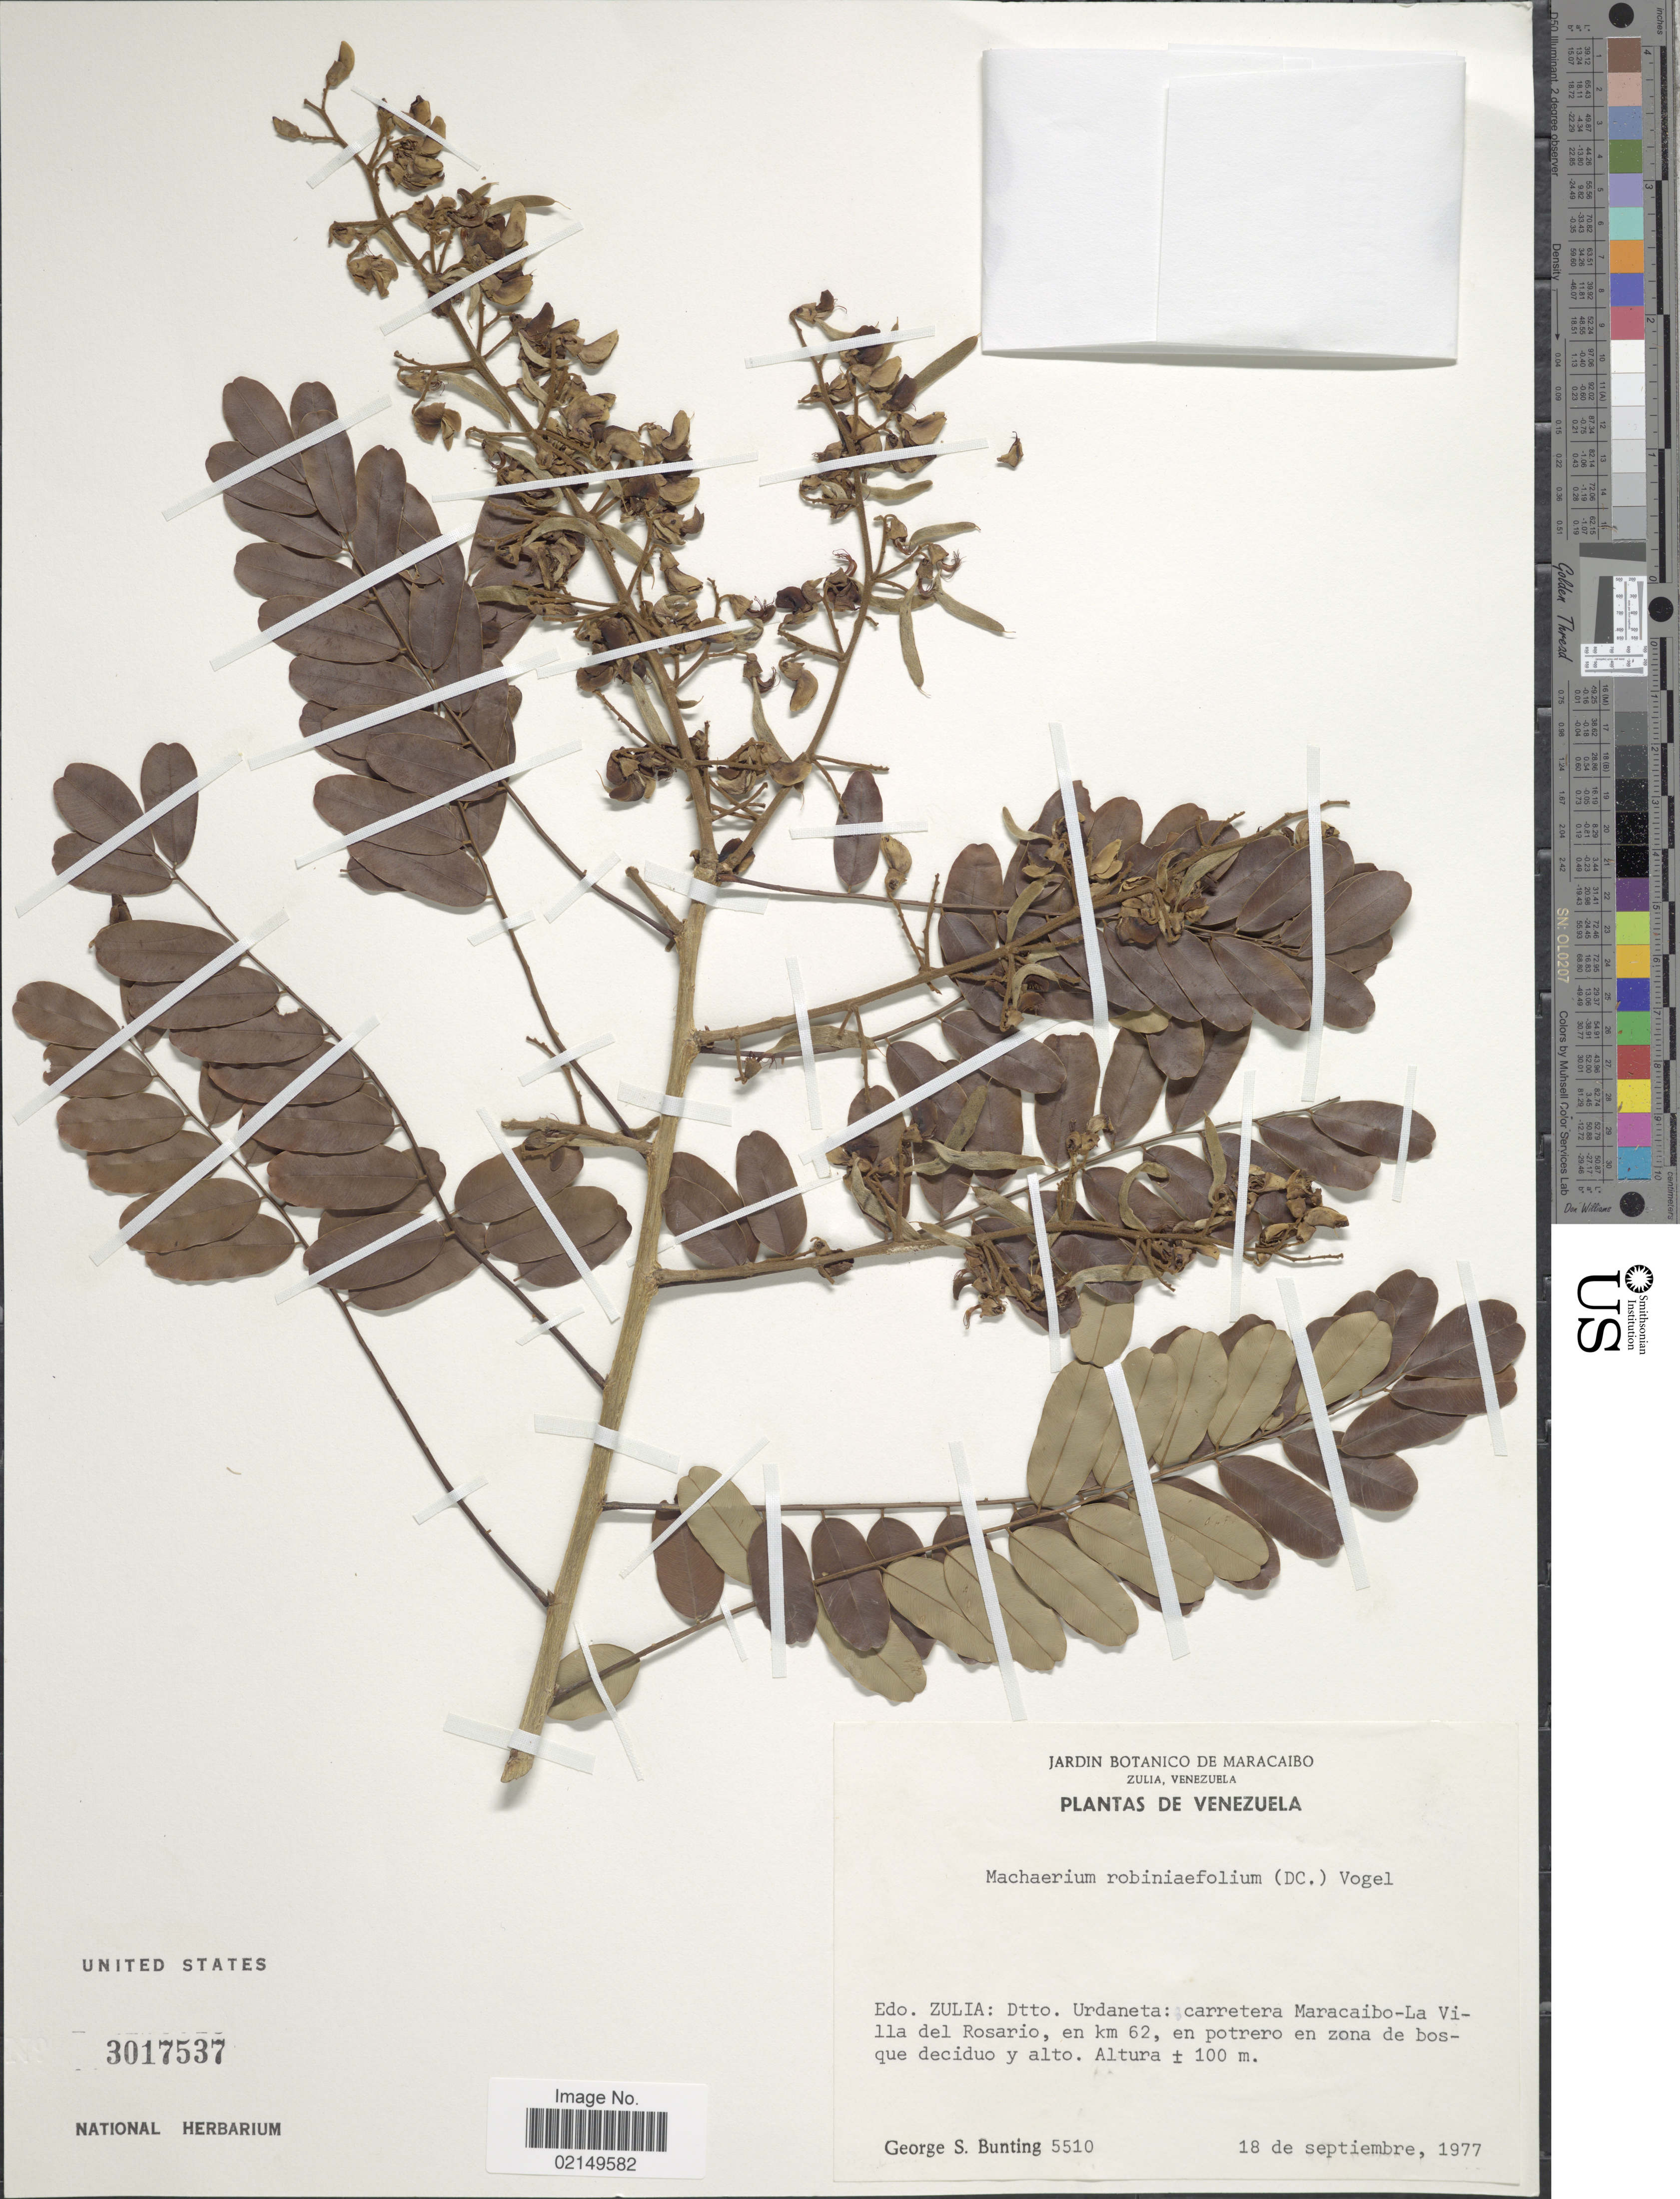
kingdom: Plantae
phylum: Tracheophyta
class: Magnoliopsida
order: Fabales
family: Fabaceae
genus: Machaerium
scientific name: Machaerium robinifolium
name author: (DC.) Vogel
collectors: G. S. Bunting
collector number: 5510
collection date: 1977-09-18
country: Venezuela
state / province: Zulia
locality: Edo. Zulia: Dtto. Urdaneta: carretera Maracaibo-La Villa del Rosario, en km 62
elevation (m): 100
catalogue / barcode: US 3017537